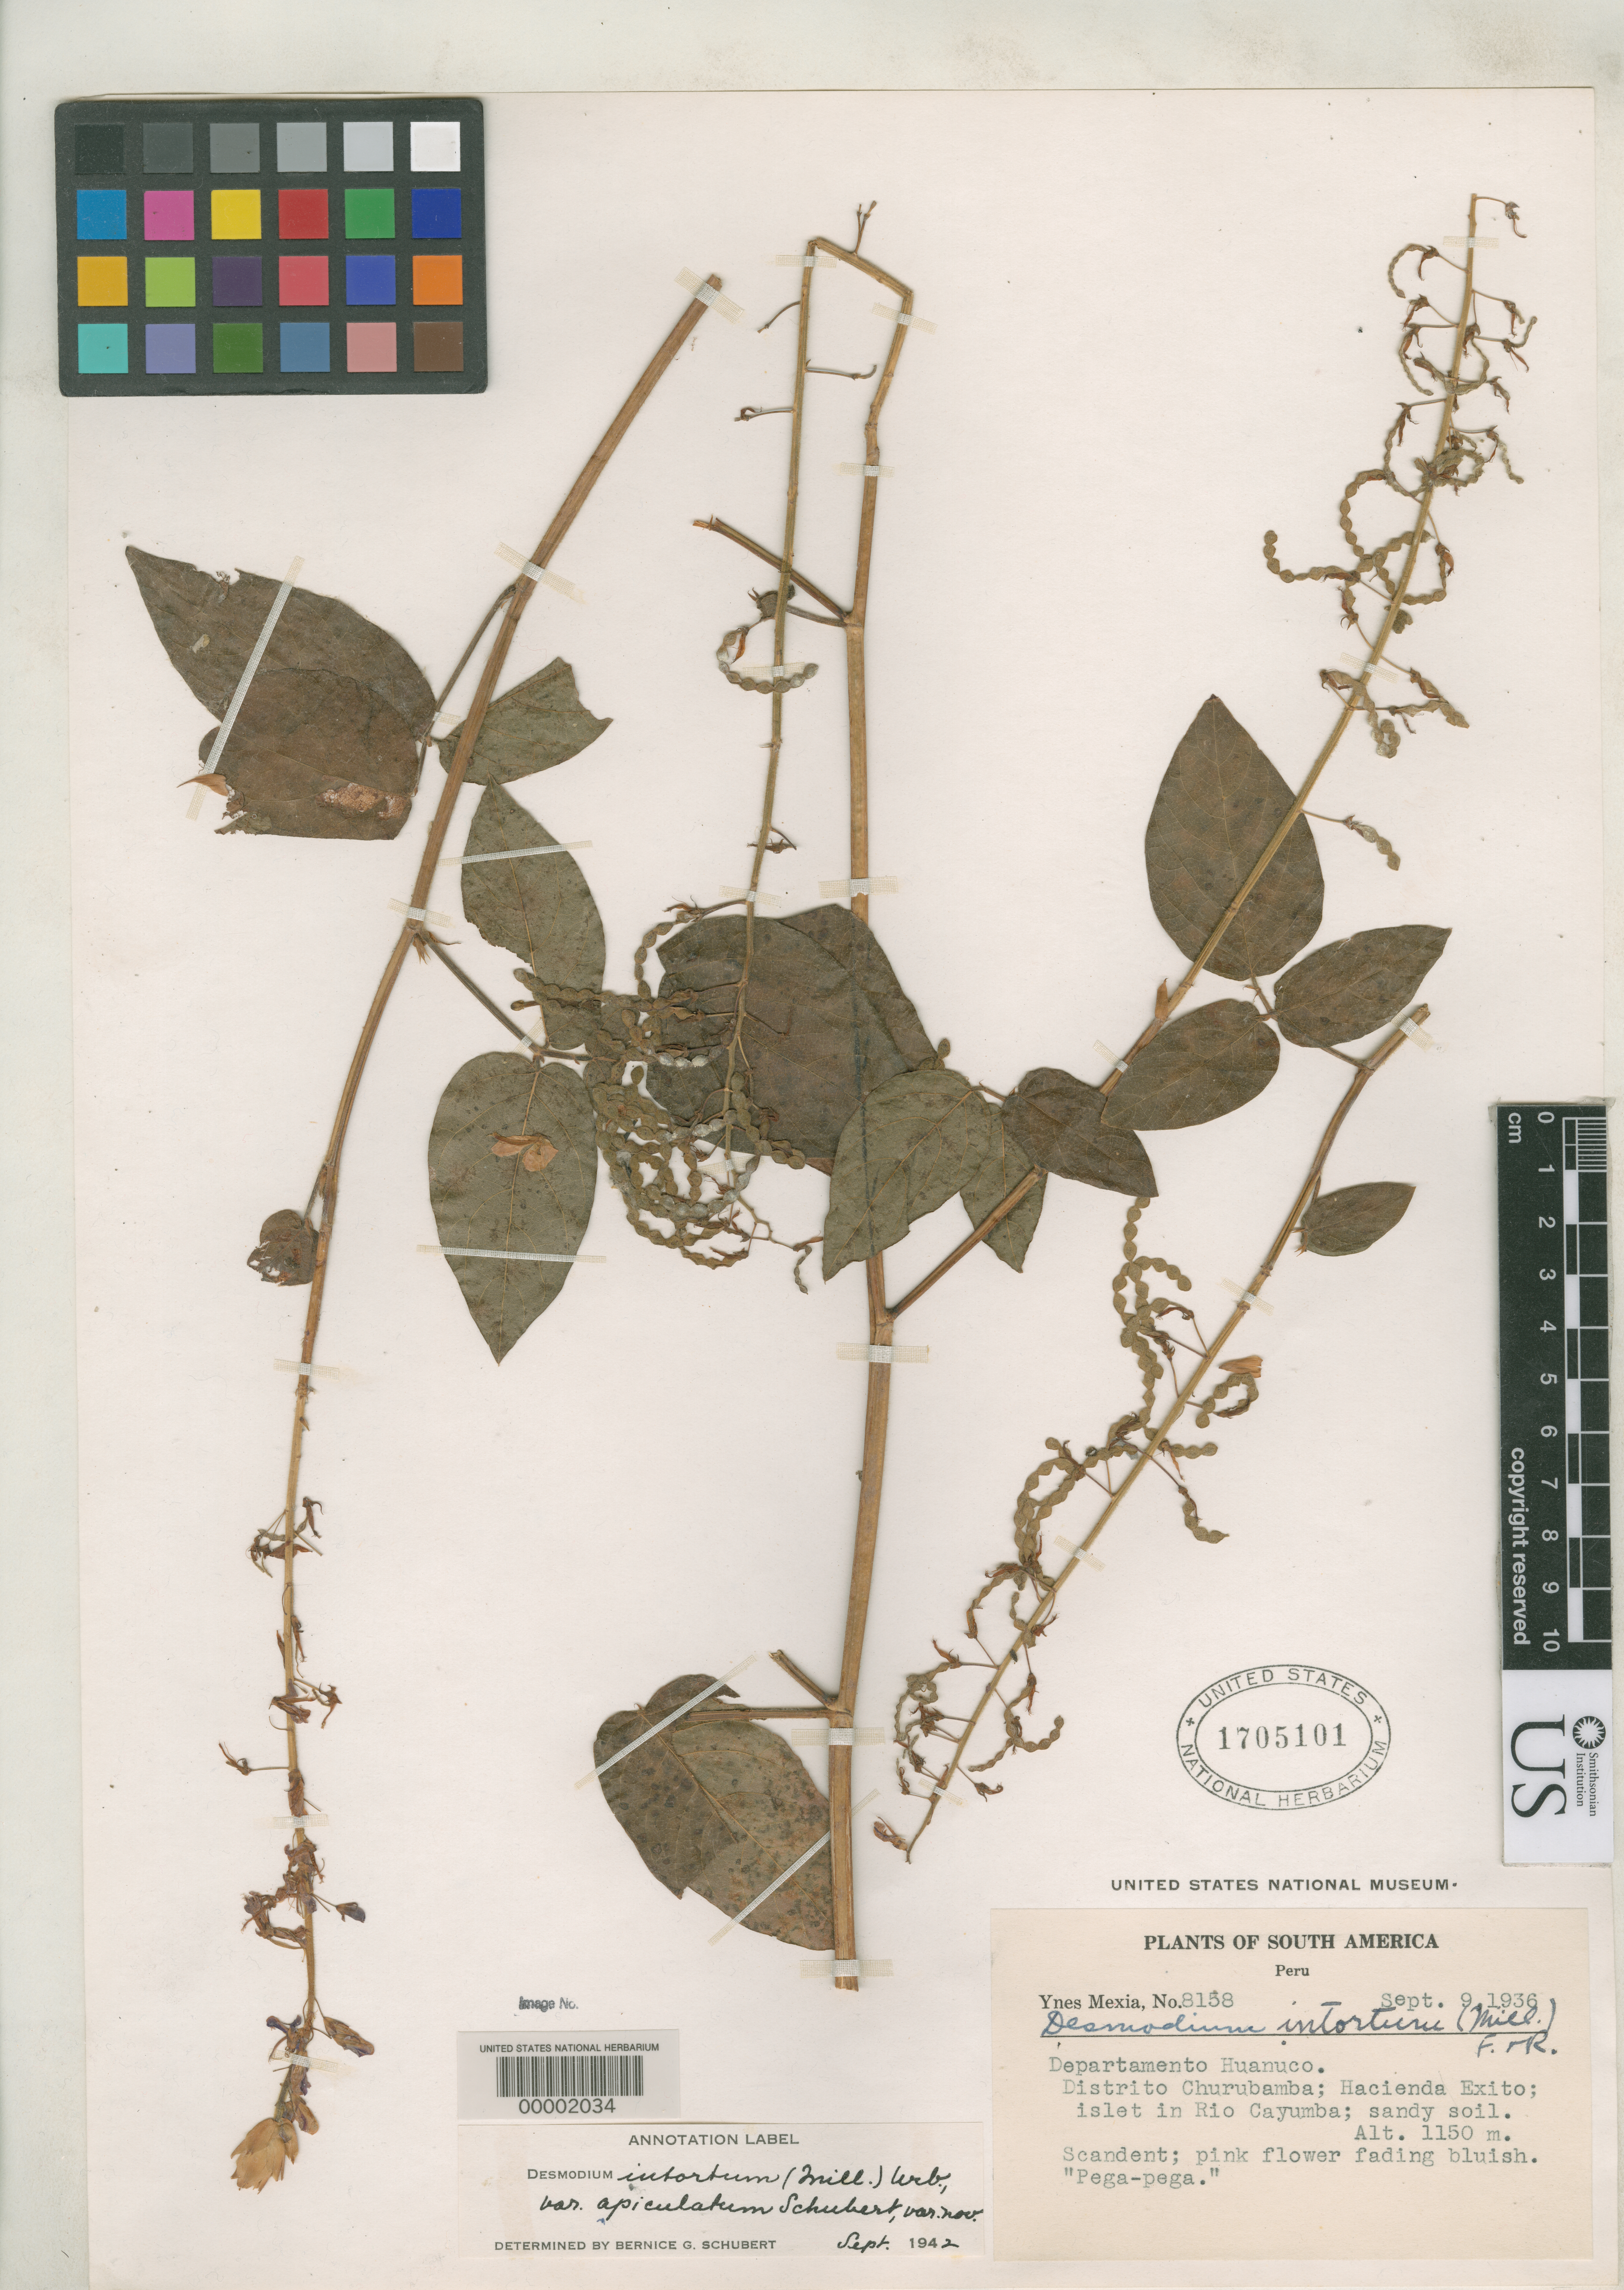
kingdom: Plantae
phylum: Tracheophyta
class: Magnoliopsida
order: Fabales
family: Fabaceae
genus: Desmodium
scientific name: Desmodium intortum var. apiculatum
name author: B.G. Schub. in J.F. Macbr.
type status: Isotype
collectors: Y. Mexia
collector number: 8158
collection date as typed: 09 Sep 1936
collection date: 1936-09-09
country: Peru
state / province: Huánuco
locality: Hacienda Éxito, islet in Río Cayumba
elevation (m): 1150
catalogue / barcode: US 1705101